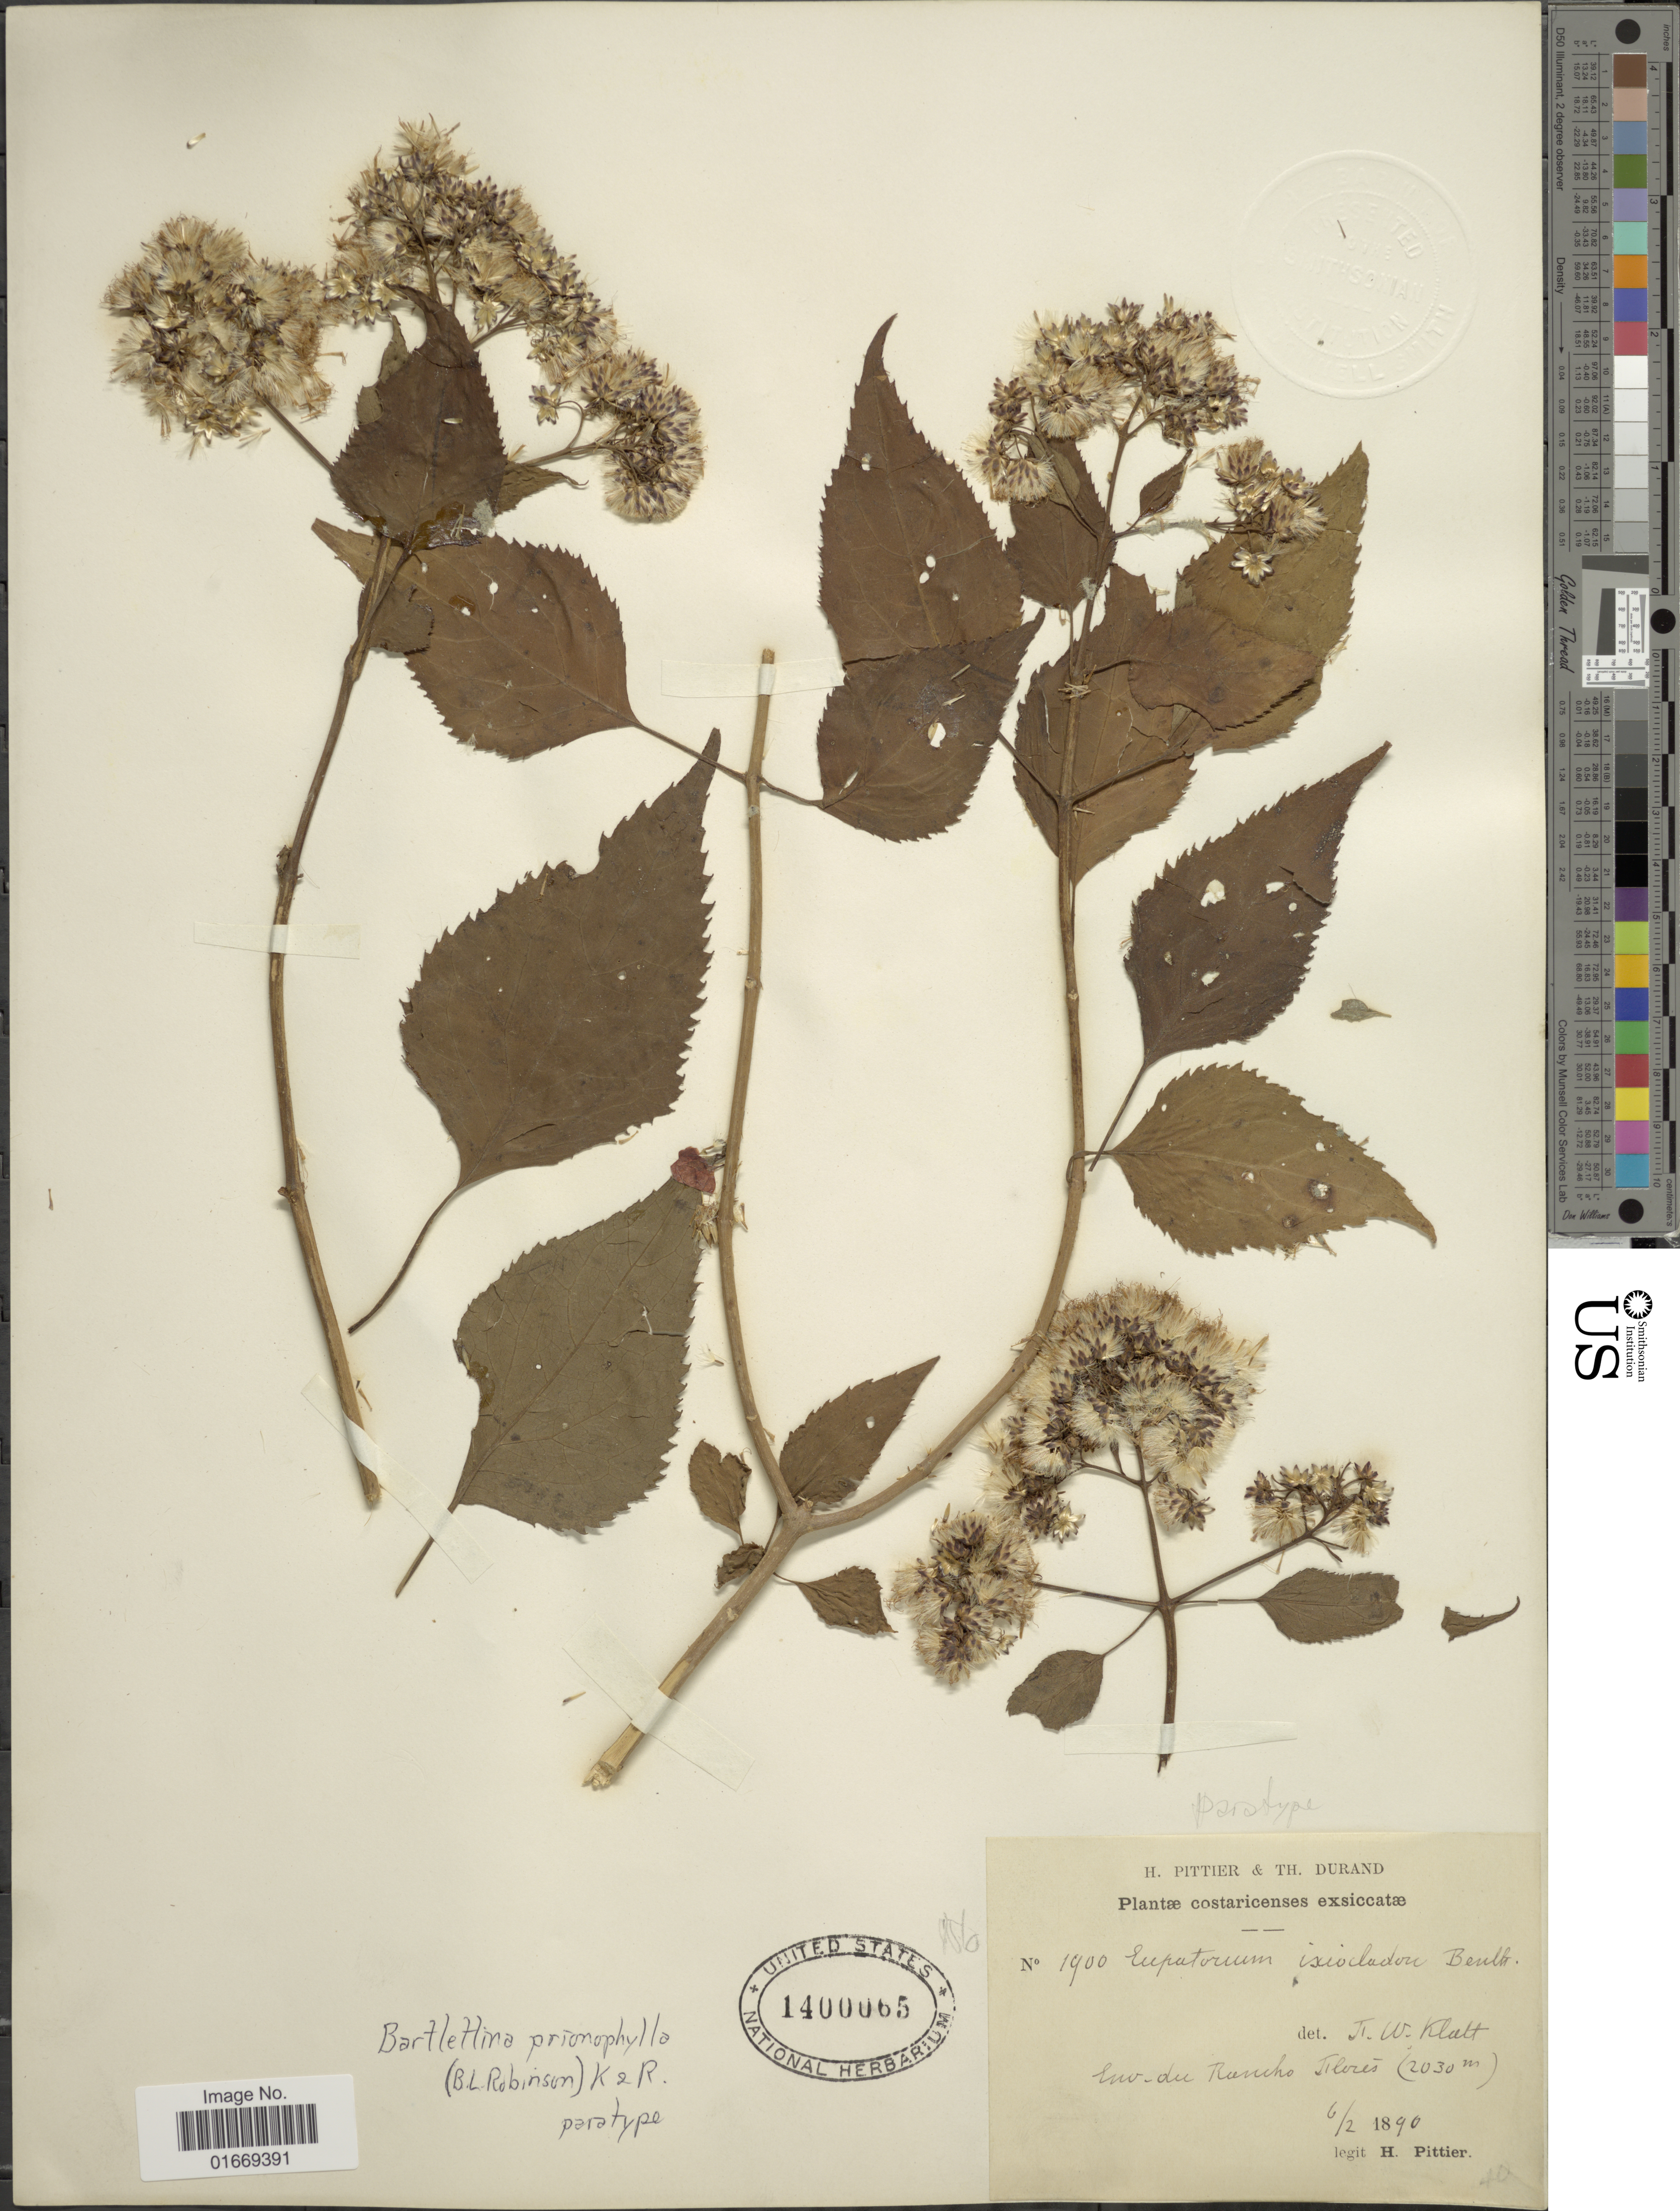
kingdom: Plantae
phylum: Tracheophyta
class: Magnoliopsida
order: Asterales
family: Asteraceae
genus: Bartlettina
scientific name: Bartlettina prionophylla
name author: (B.L. Rob.) R.M. King & H. Rob.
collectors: H. F. Pittier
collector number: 1900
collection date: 1890-02-06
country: Costa Rica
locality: Env du Rancho Flores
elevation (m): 2030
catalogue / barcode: US 1400065